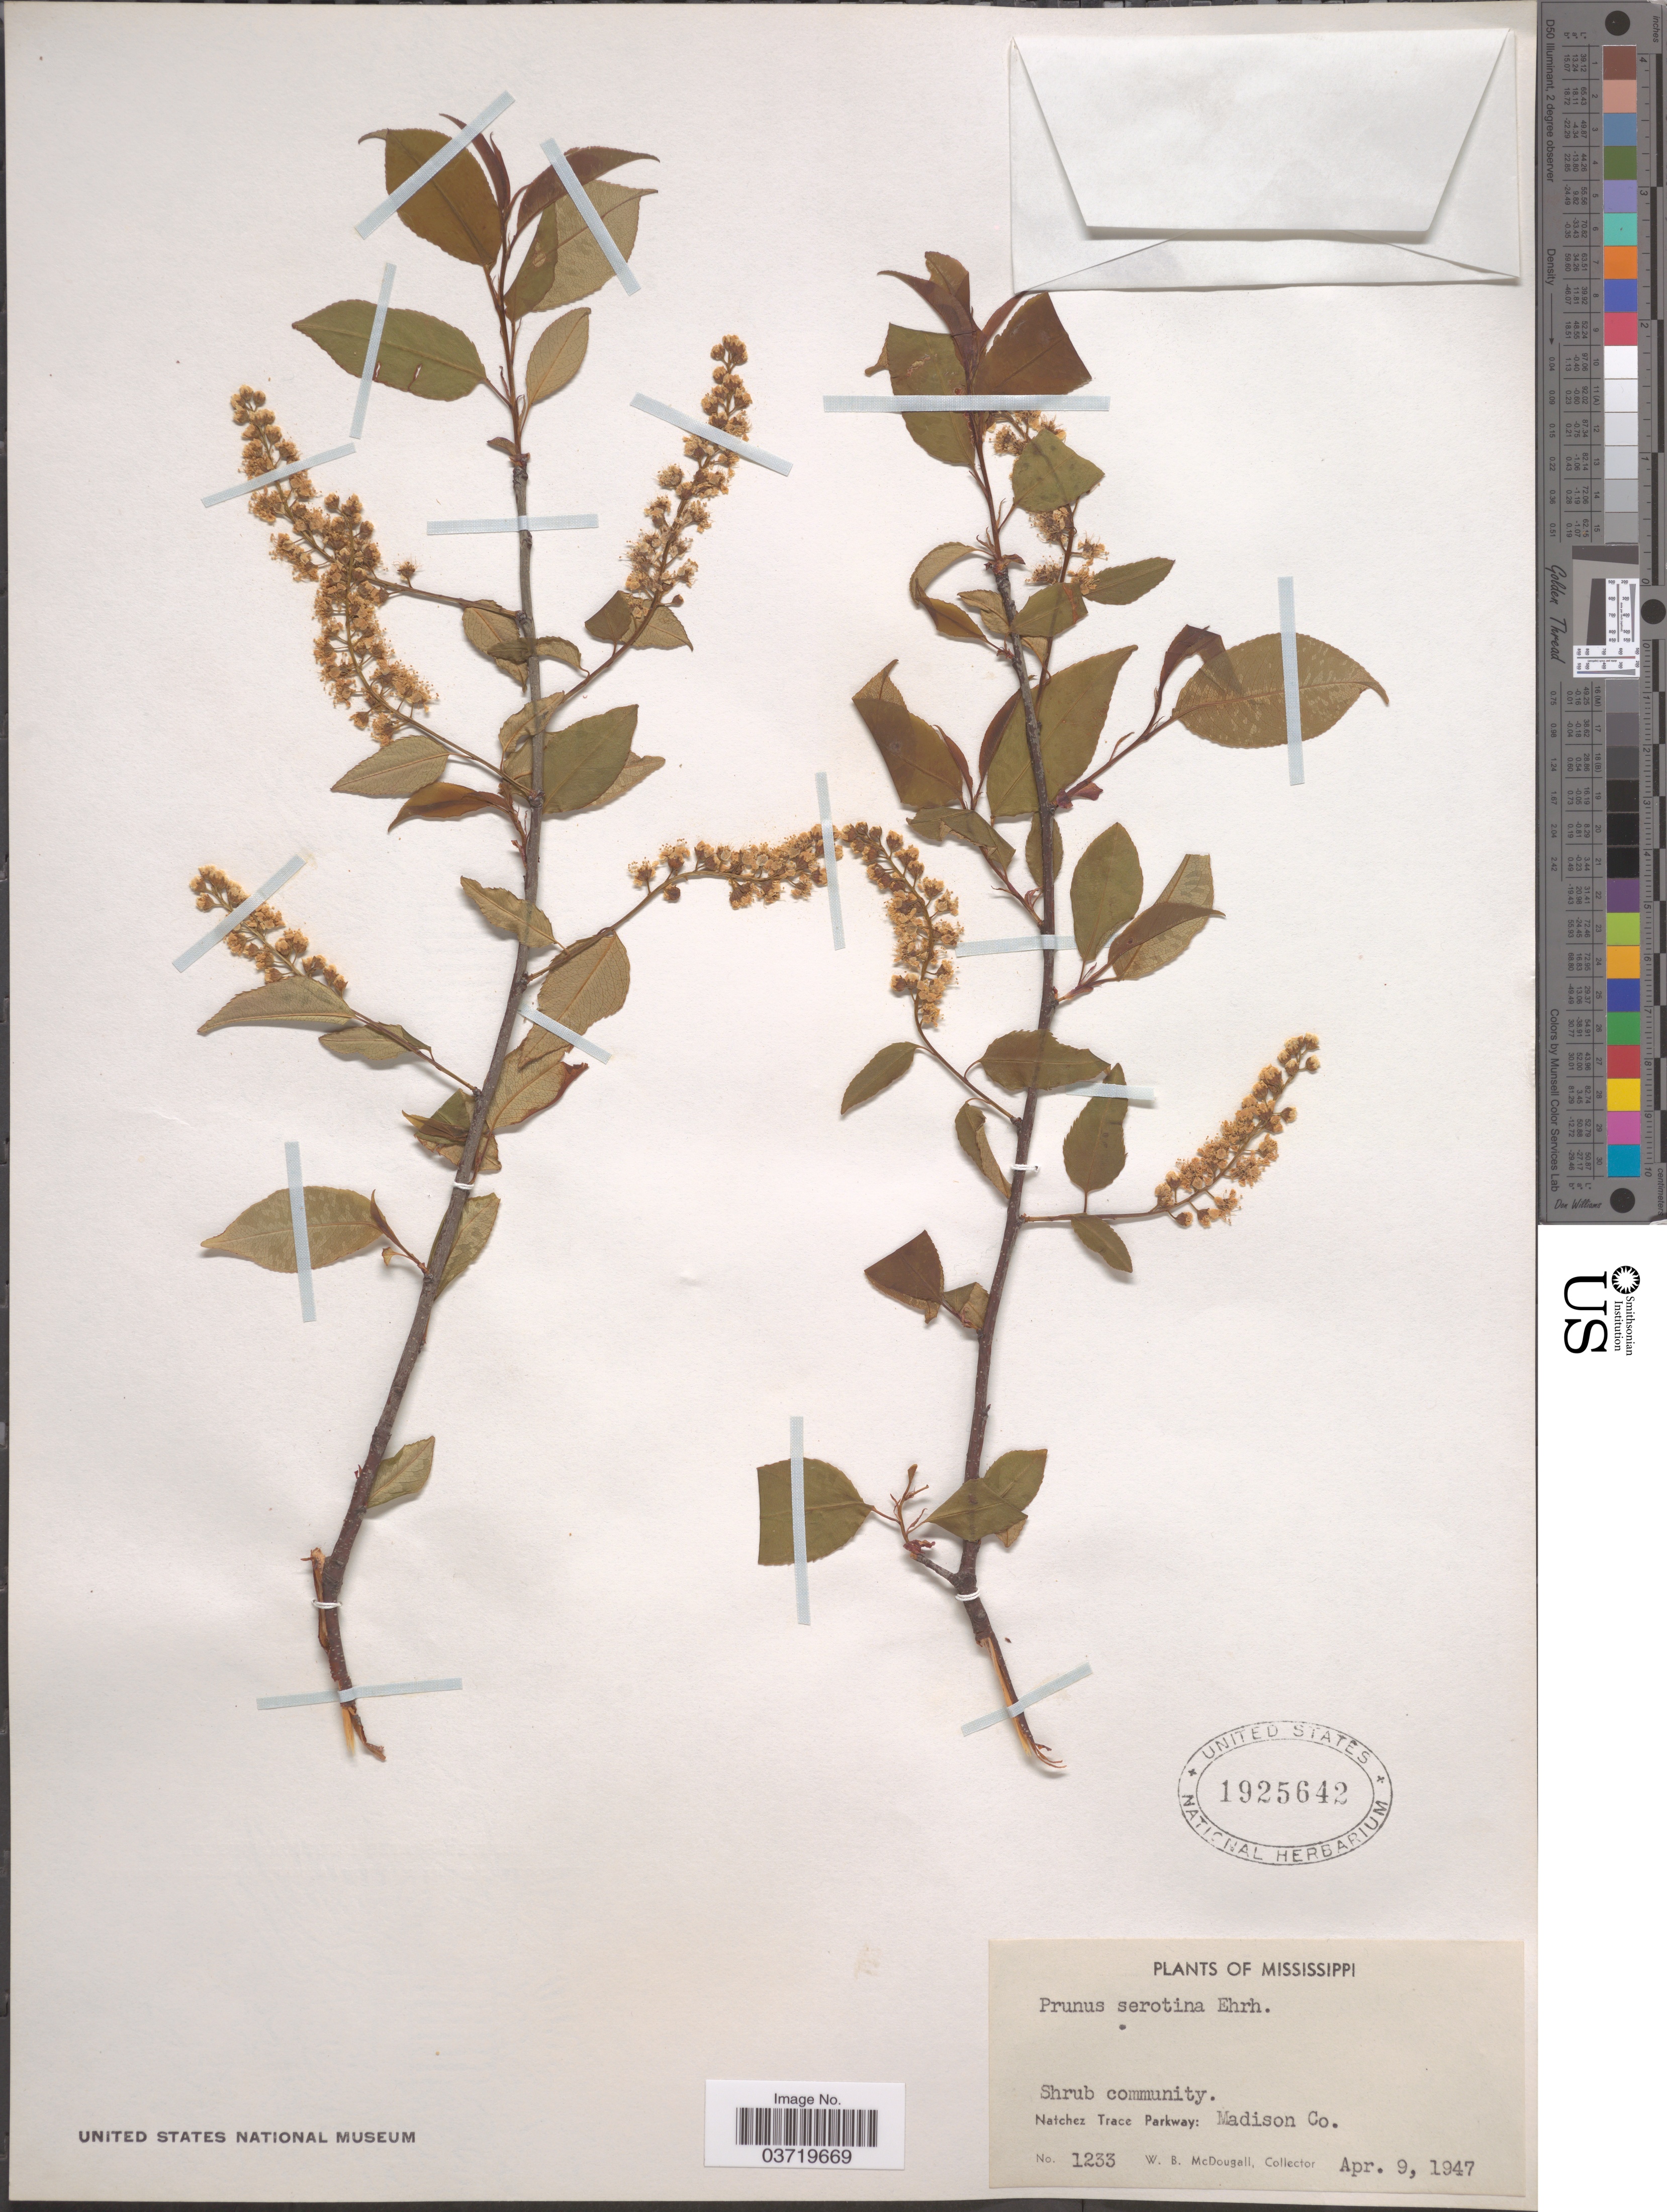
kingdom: Plantae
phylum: Tracheophyta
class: Magnoliopsida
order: Rosales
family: Rosaceae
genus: Prunus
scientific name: Prunus serotina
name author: Ehrh.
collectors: W. B. McDougall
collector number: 1233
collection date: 1947-04-09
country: United States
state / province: Mississippi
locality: Natchez Trace Parkway: Madison Co.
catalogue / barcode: US 1925642